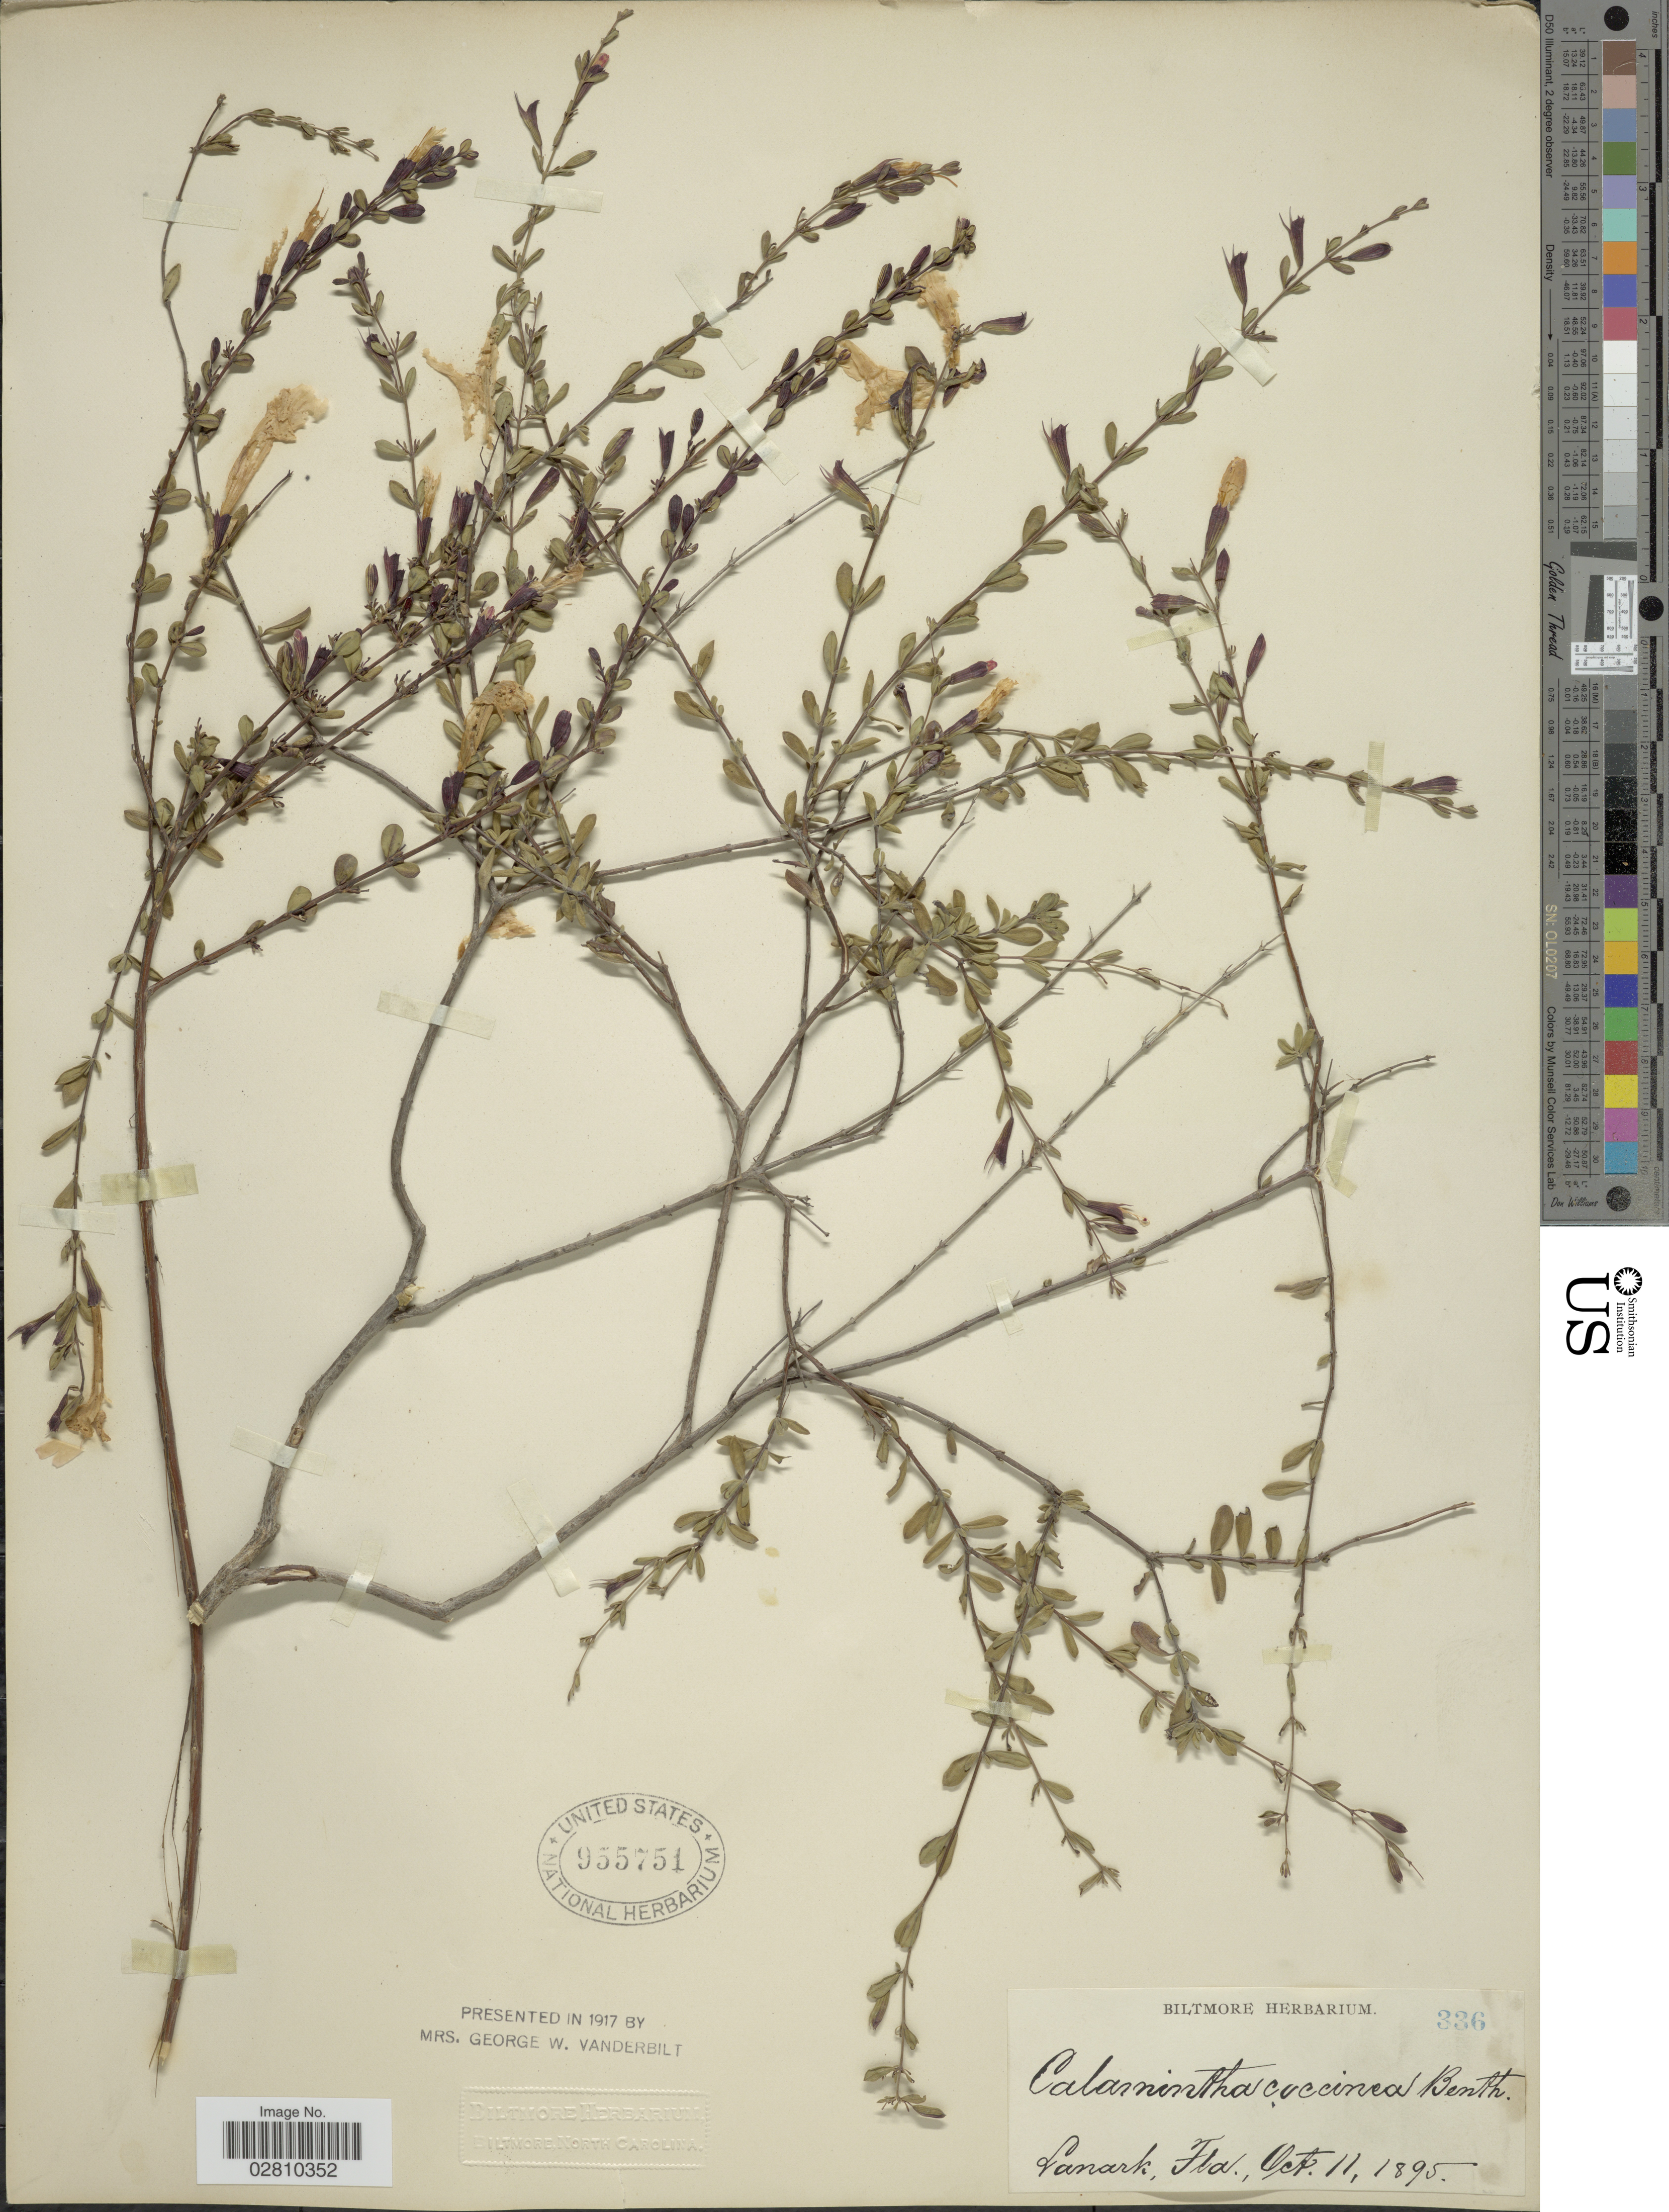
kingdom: Plantae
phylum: Tracheophyta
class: Magnoliopsida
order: Lamiales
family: Lamiaceae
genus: Clinopodium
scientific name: Clinopodium coccineum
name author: (Nutt. ex Hook.) Kuntze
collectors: ex herb. Biltmore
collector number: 336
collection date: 1895-10-11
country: United States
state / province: Florida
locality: Lanark, Fla.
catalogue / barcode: US 955751